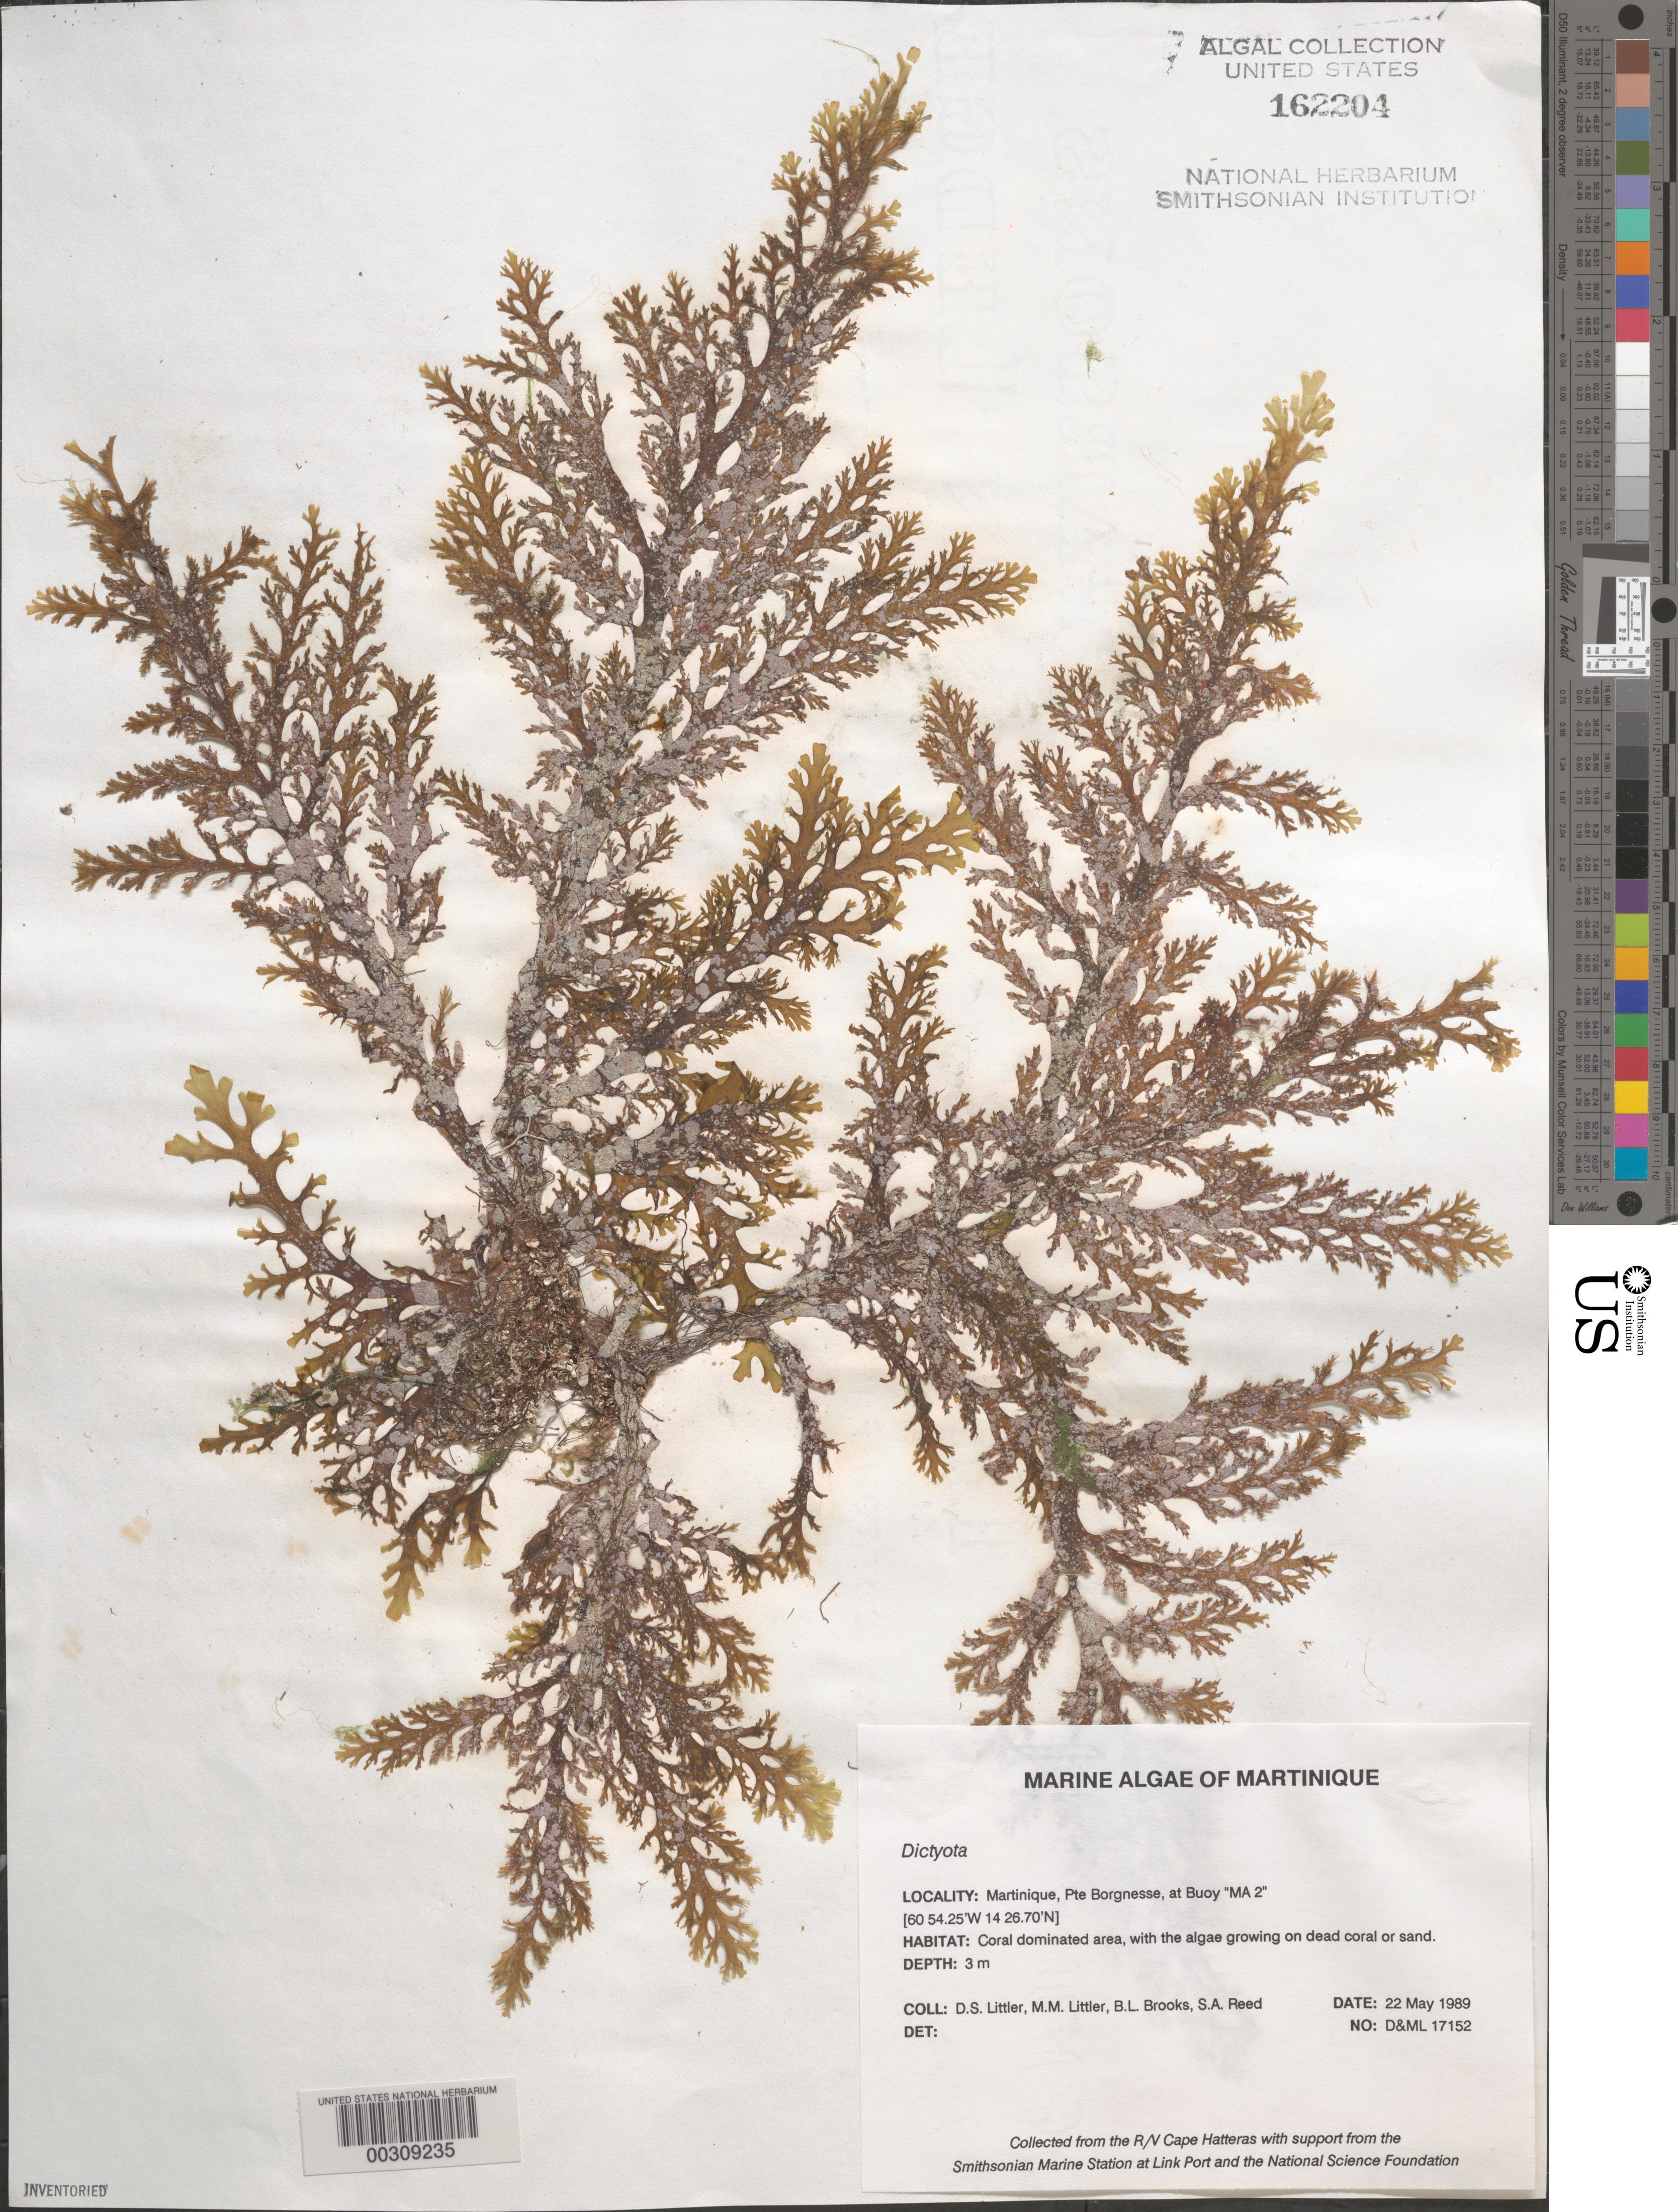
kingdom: Chromista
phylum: Ochrophyta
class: Phaeophyceae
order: Dictyotales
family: Dictyotaceae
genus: Dictyota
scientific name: Dictyota sp.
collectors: D. S. Littler, M. M. Littler, B. Brooks & S. Reed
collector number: D&ML 17152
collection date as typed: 22 May 1989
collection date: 1989-05-22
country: Martinique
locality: Pointe Borgnesse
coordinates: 14 26.70 N, 60 54.25' W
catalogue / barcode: US 162204